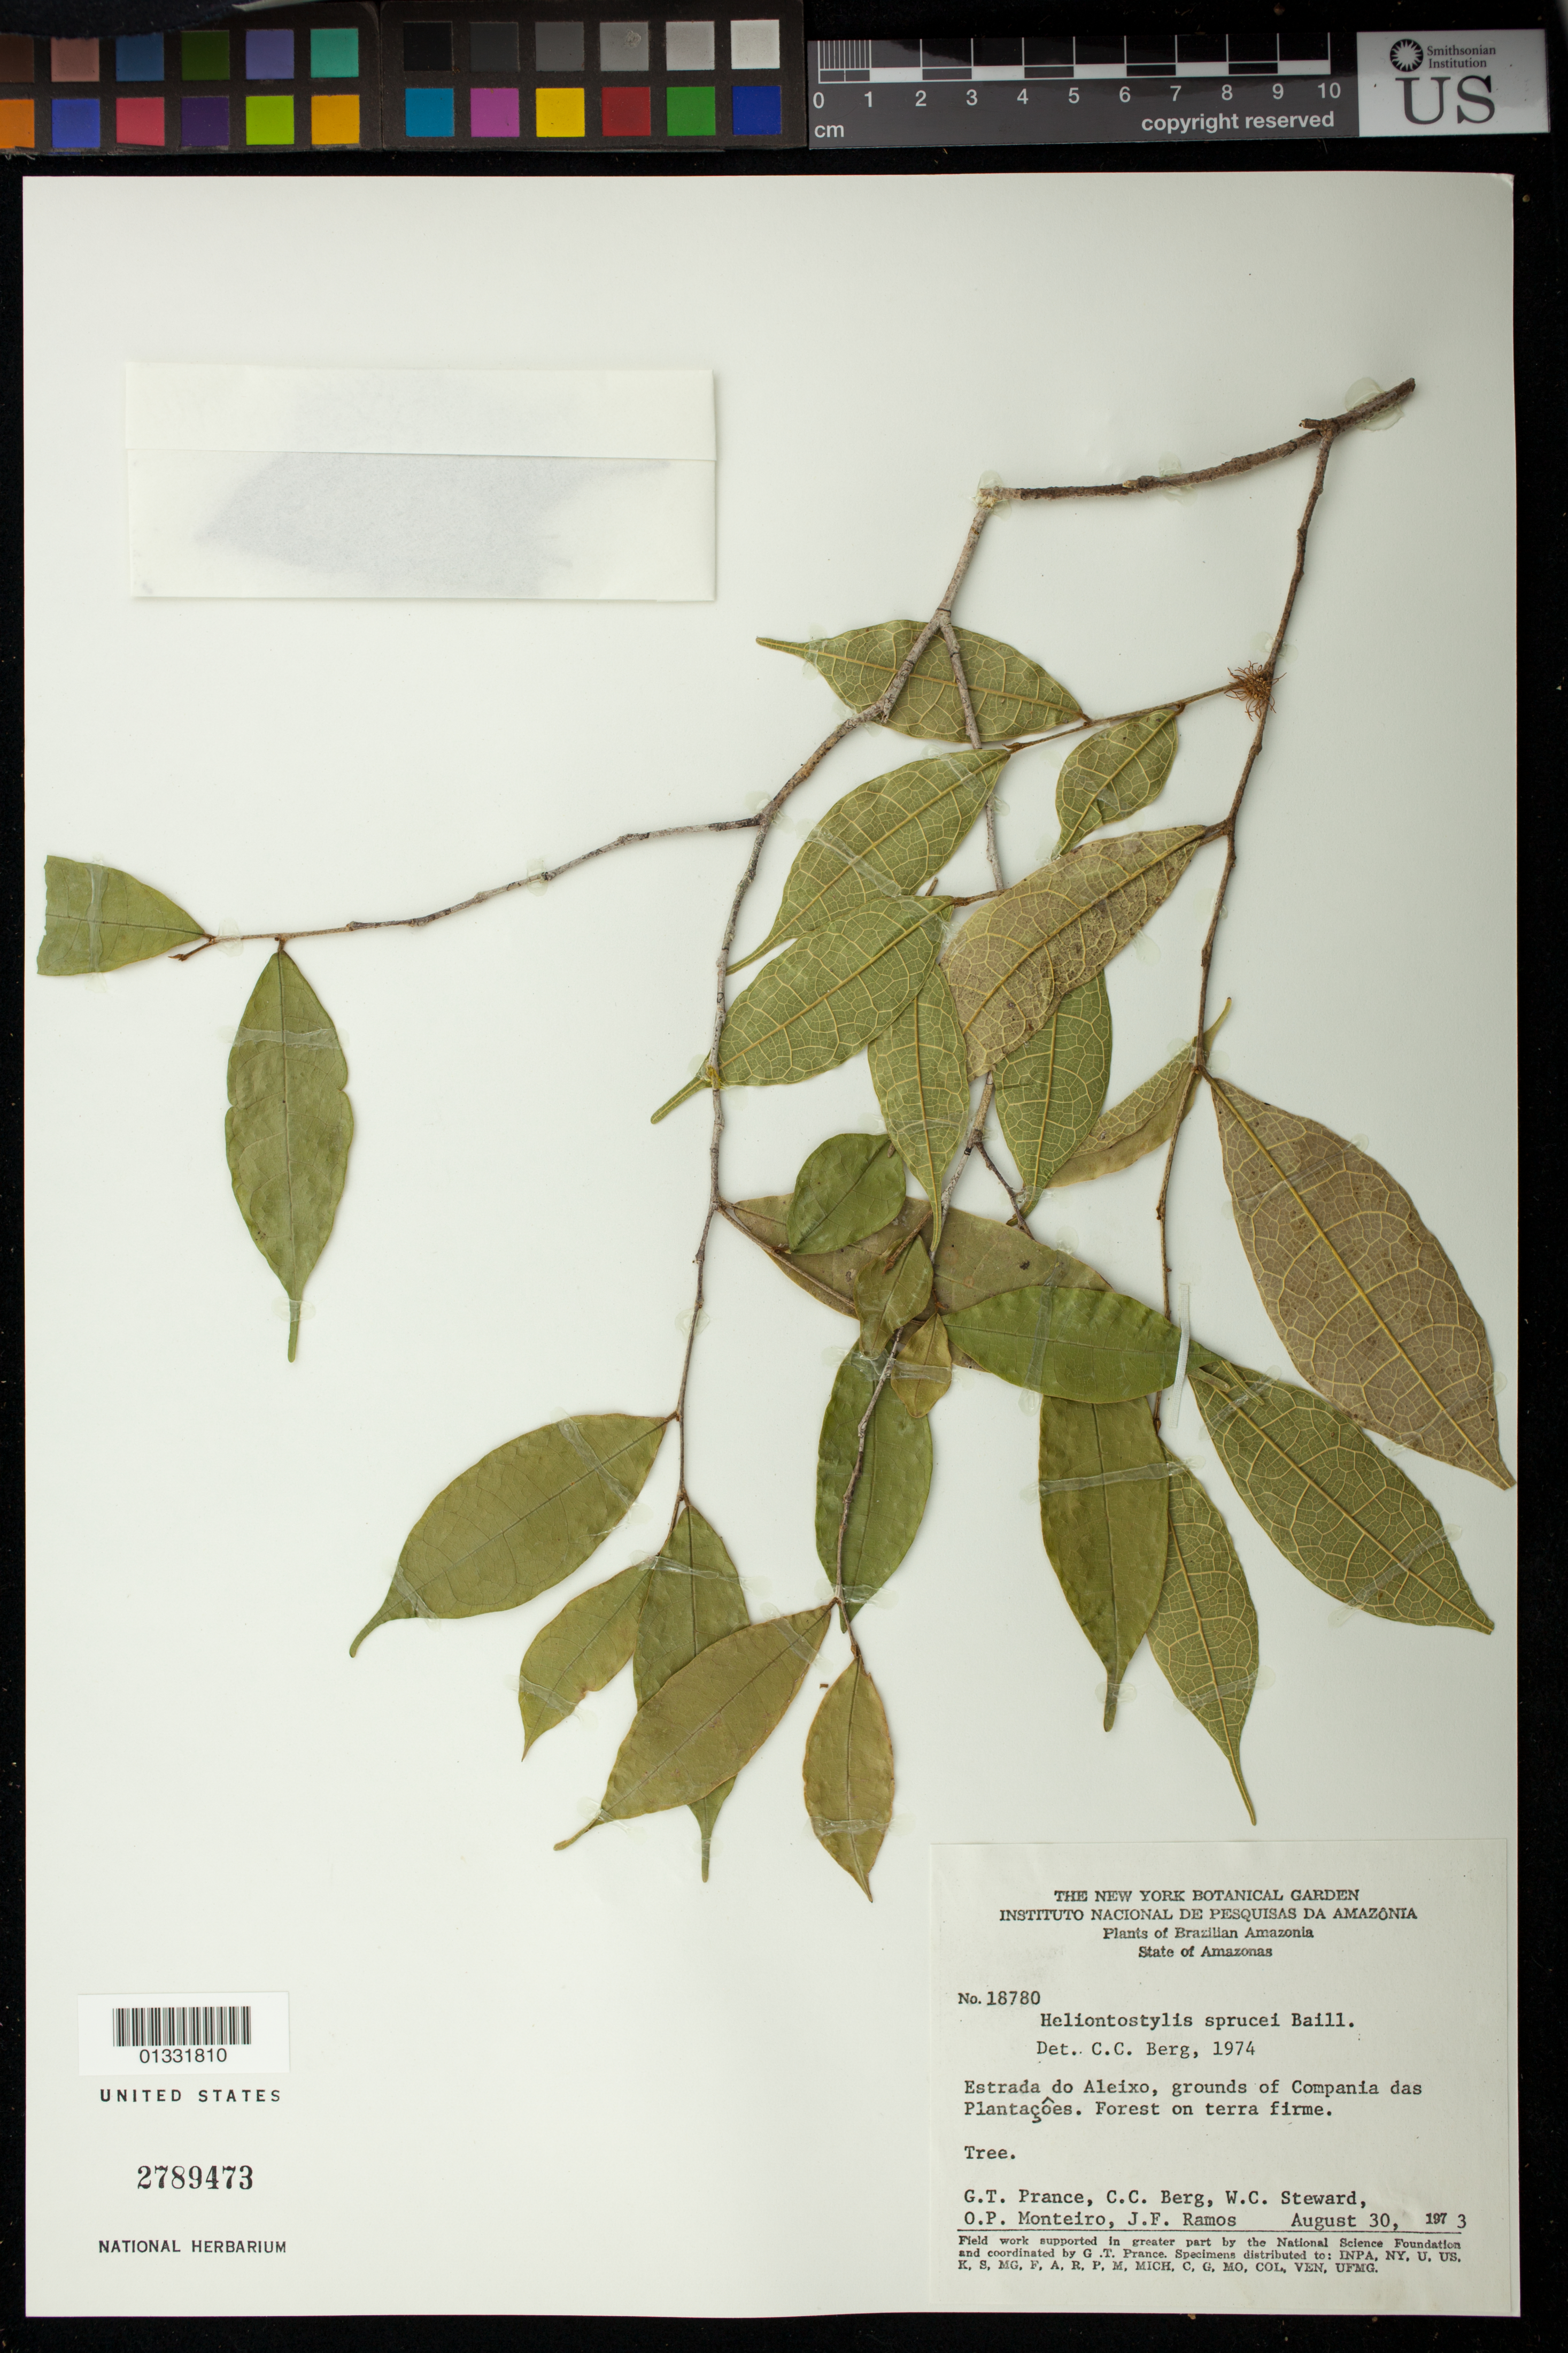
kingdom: Plantae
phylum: Tracheophyta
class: Magnoliopsida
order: Rosales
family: Moraceae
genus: Brosimum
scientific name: Brosimum sprucei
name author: (Baill.) E. M. Gardner & Zerega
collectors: G. T. Prance, C. C. Berg, W. C. Steward, O. P. Monteiro & J. F. Ramos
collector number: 18780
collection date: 1973-08-30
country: Brazil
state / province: Amazonas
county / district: Manaus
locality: Estrada do Aleixo, grounds of Compania das Plantações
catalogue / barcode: US 2789473